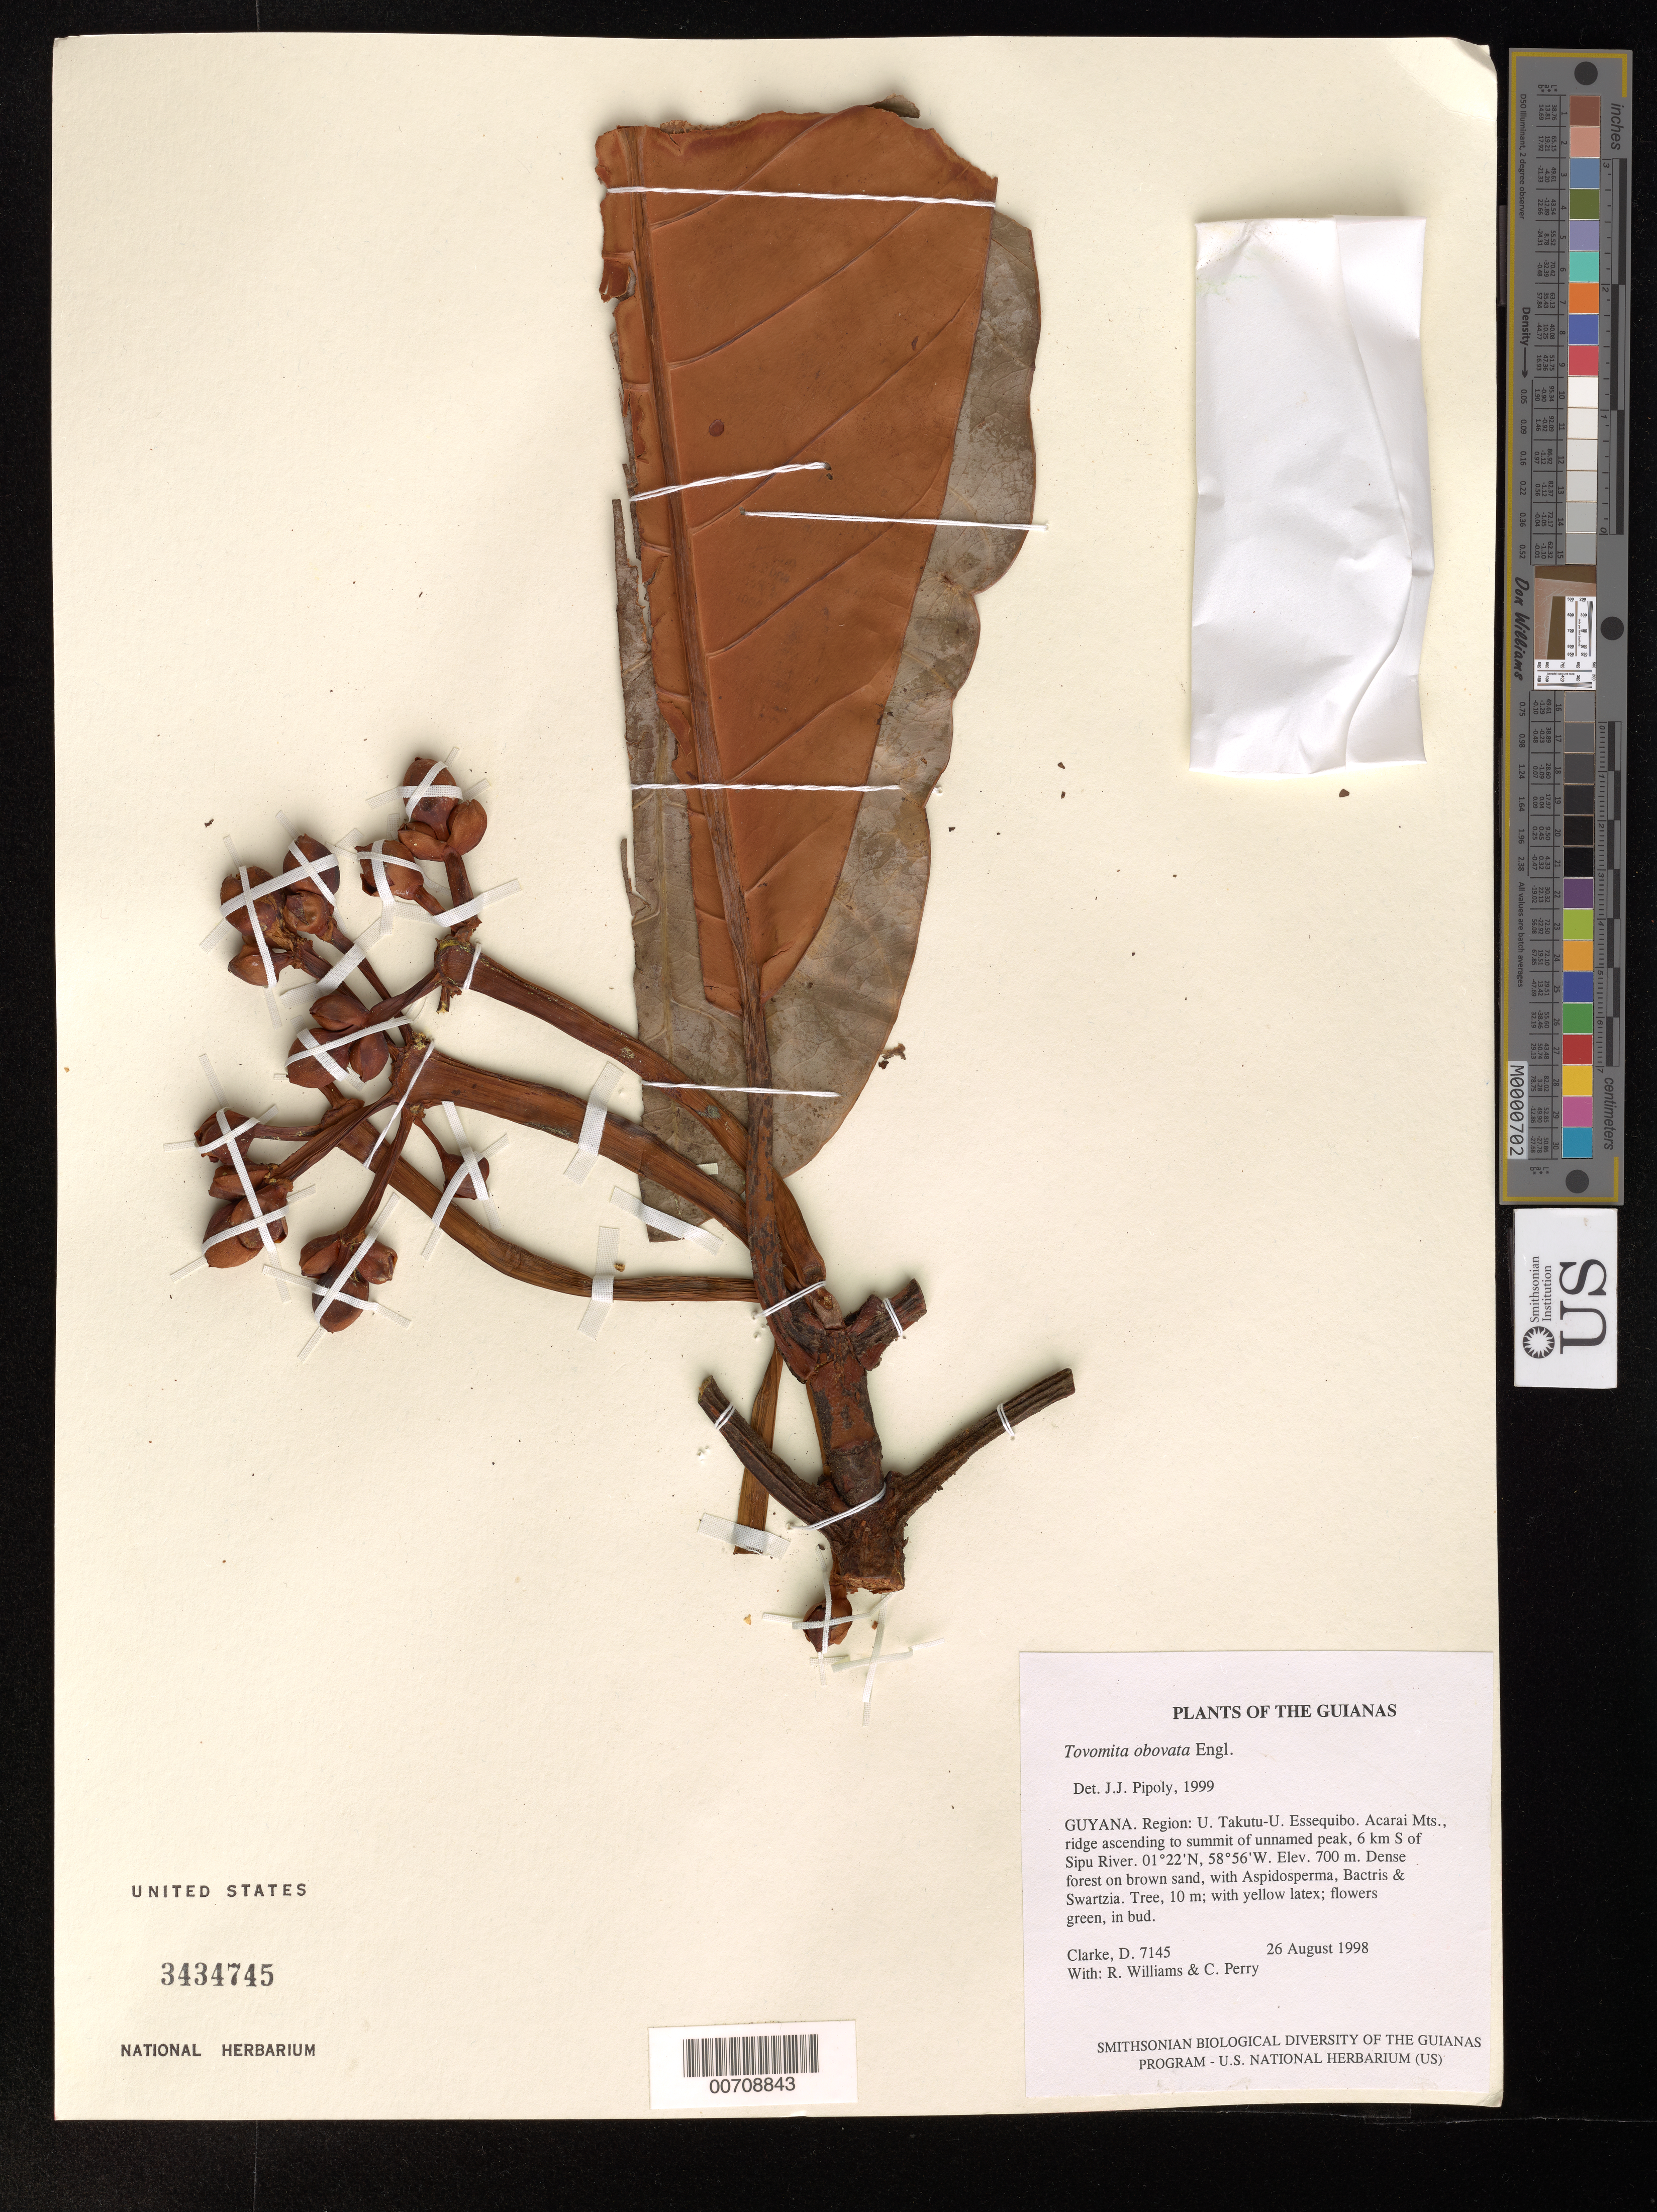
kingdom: Plantae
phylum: Tracheophyta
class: Magnoliopsida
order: Malpighiales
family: Clusiaceae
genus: Tovomita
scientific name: Tovomita obovata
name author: Engl.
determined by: Pipoly, J. J., III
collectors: H. D. Clarke, R. Williams & C. Perry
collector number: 7145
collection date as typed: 26 August 1998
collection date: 1998-08-26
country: Guyana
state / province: U. Takutu-U. Essequibo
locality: Acarai Mts., ridge ascending to summit of unnamed peak, 6 km S of Sipu River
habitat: Dense forest on brown sand, with Aspidosperma, Bactris & Swartzia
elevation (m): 700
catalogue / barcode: US 3434745